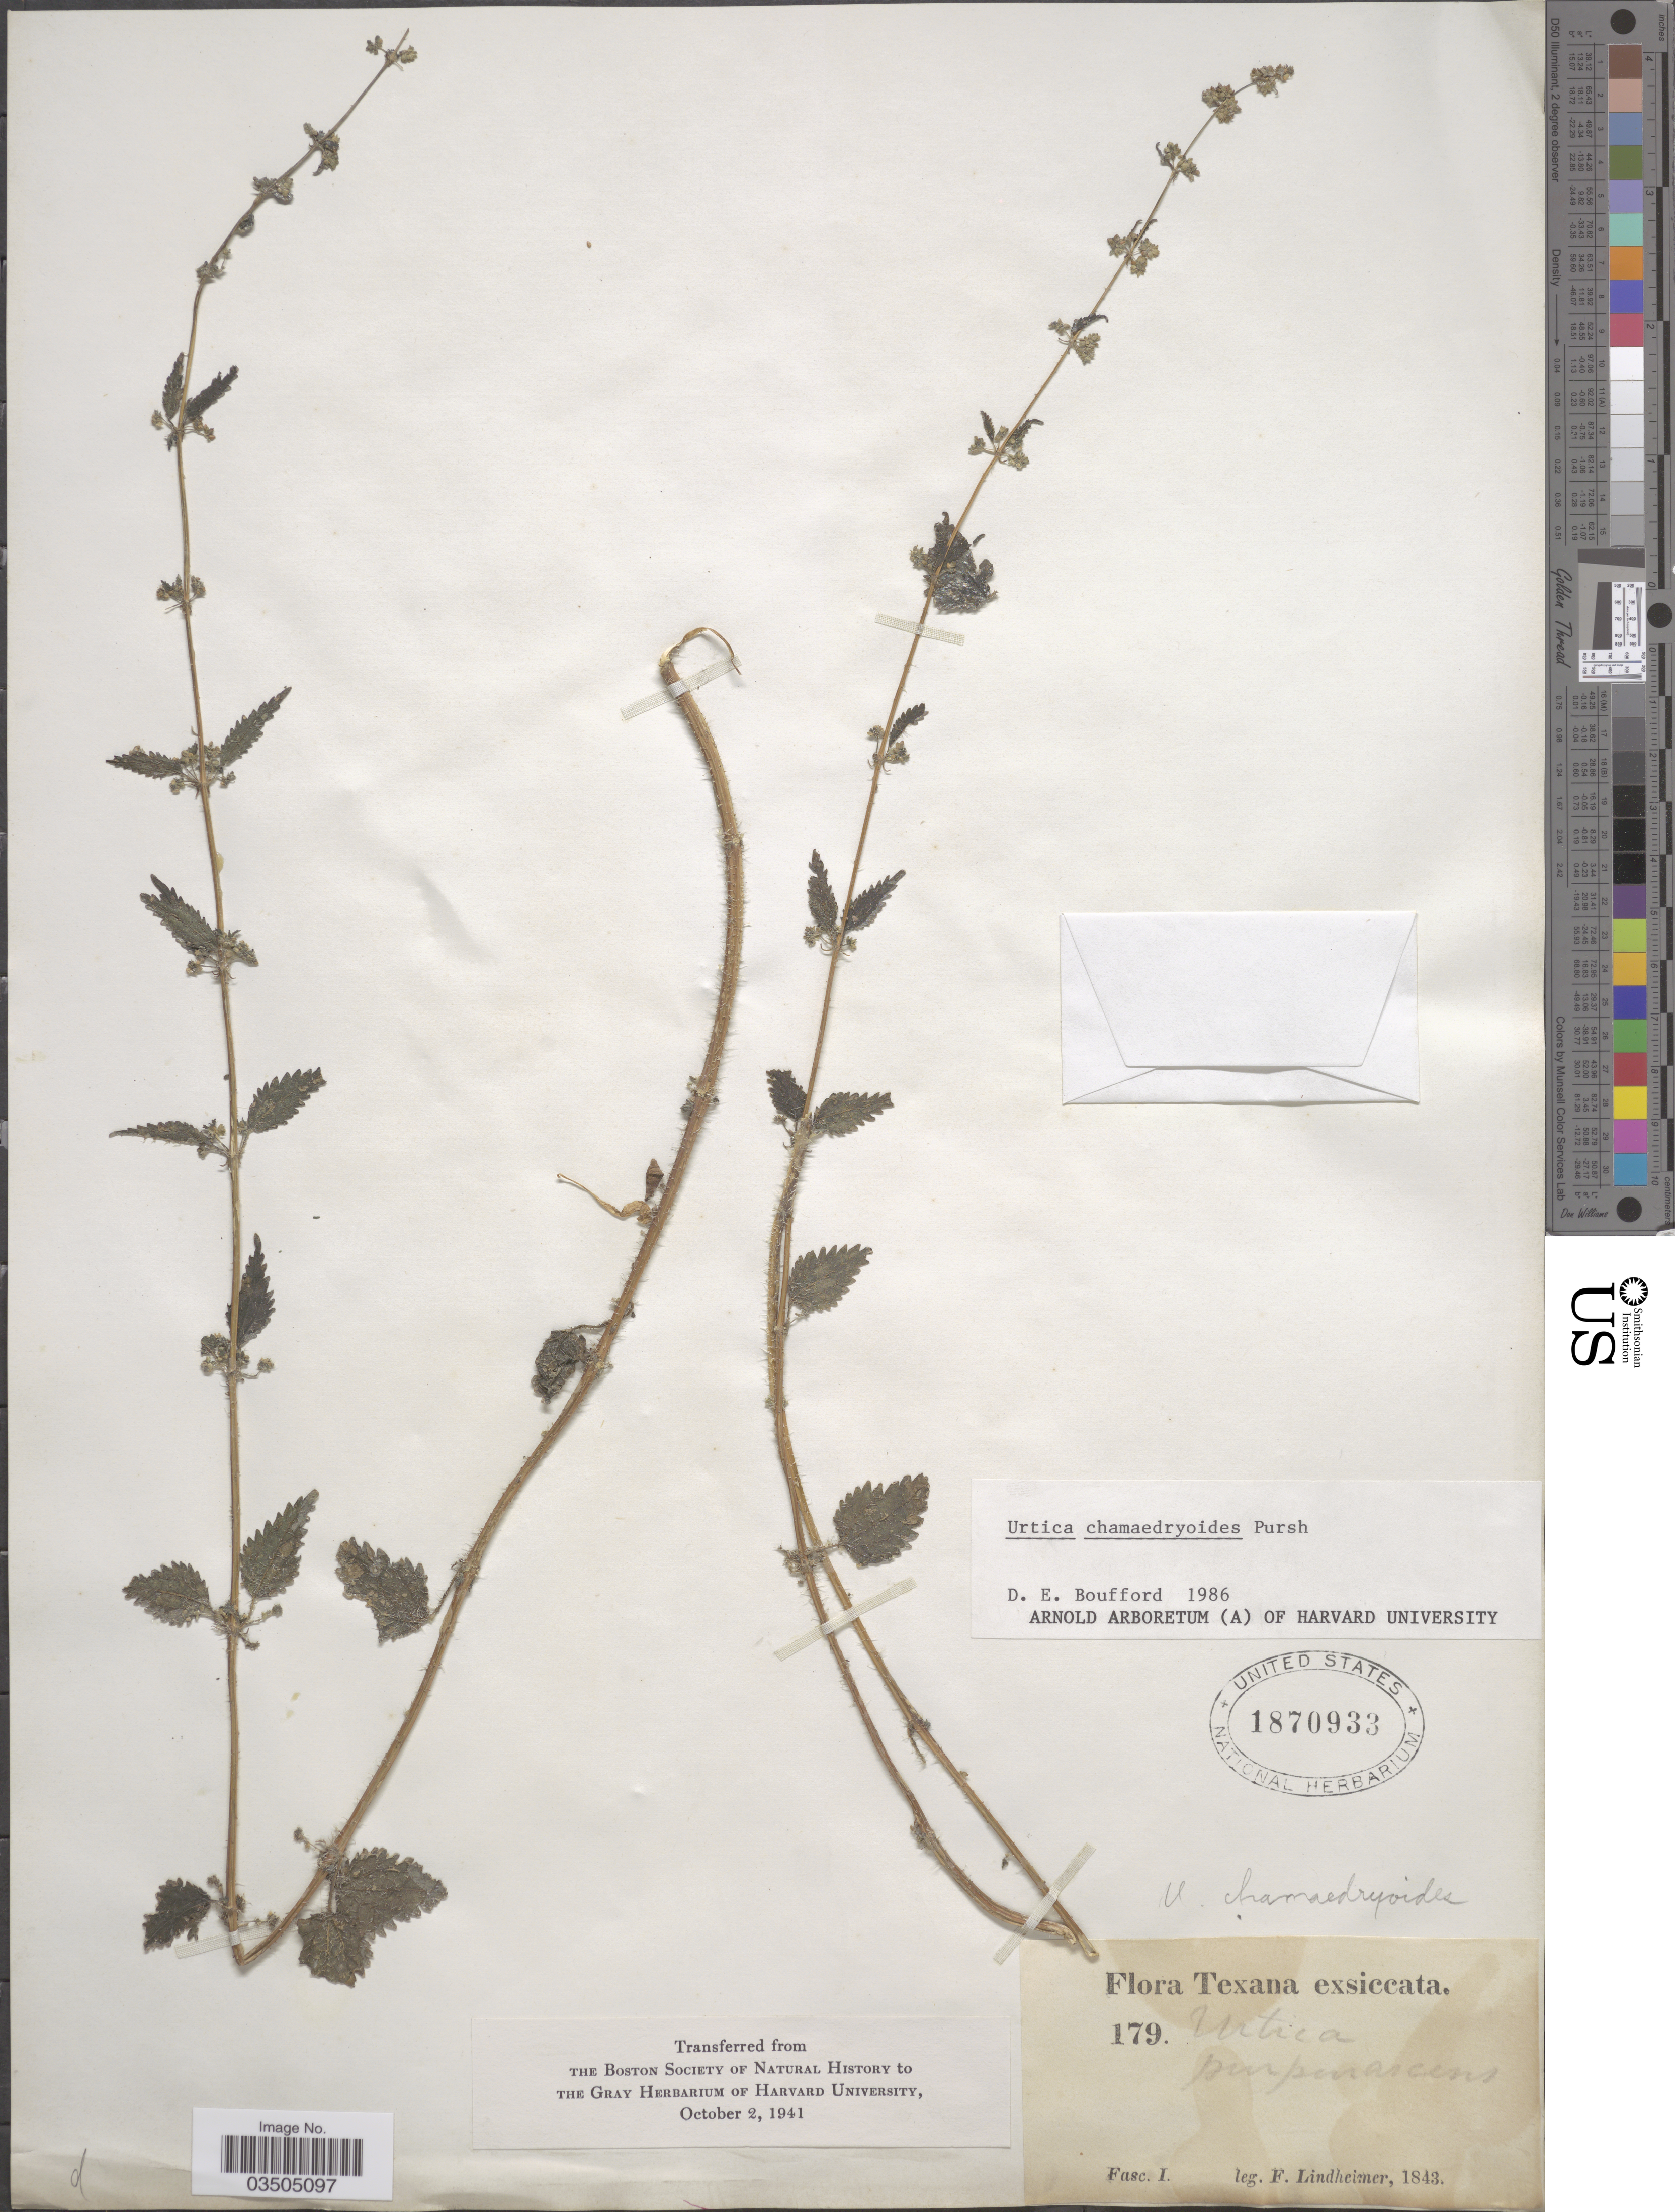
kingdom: Plantae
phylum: Tracheophyta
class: Magnoliopsida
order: Rosales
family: Urticaceae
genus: Urtica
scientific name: Urtica chamaedryoides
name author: Pursh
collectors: F. Lindheimer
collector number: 179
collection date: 1843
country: United States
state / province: Texas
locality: Fasc I?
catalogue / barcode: US 1870933